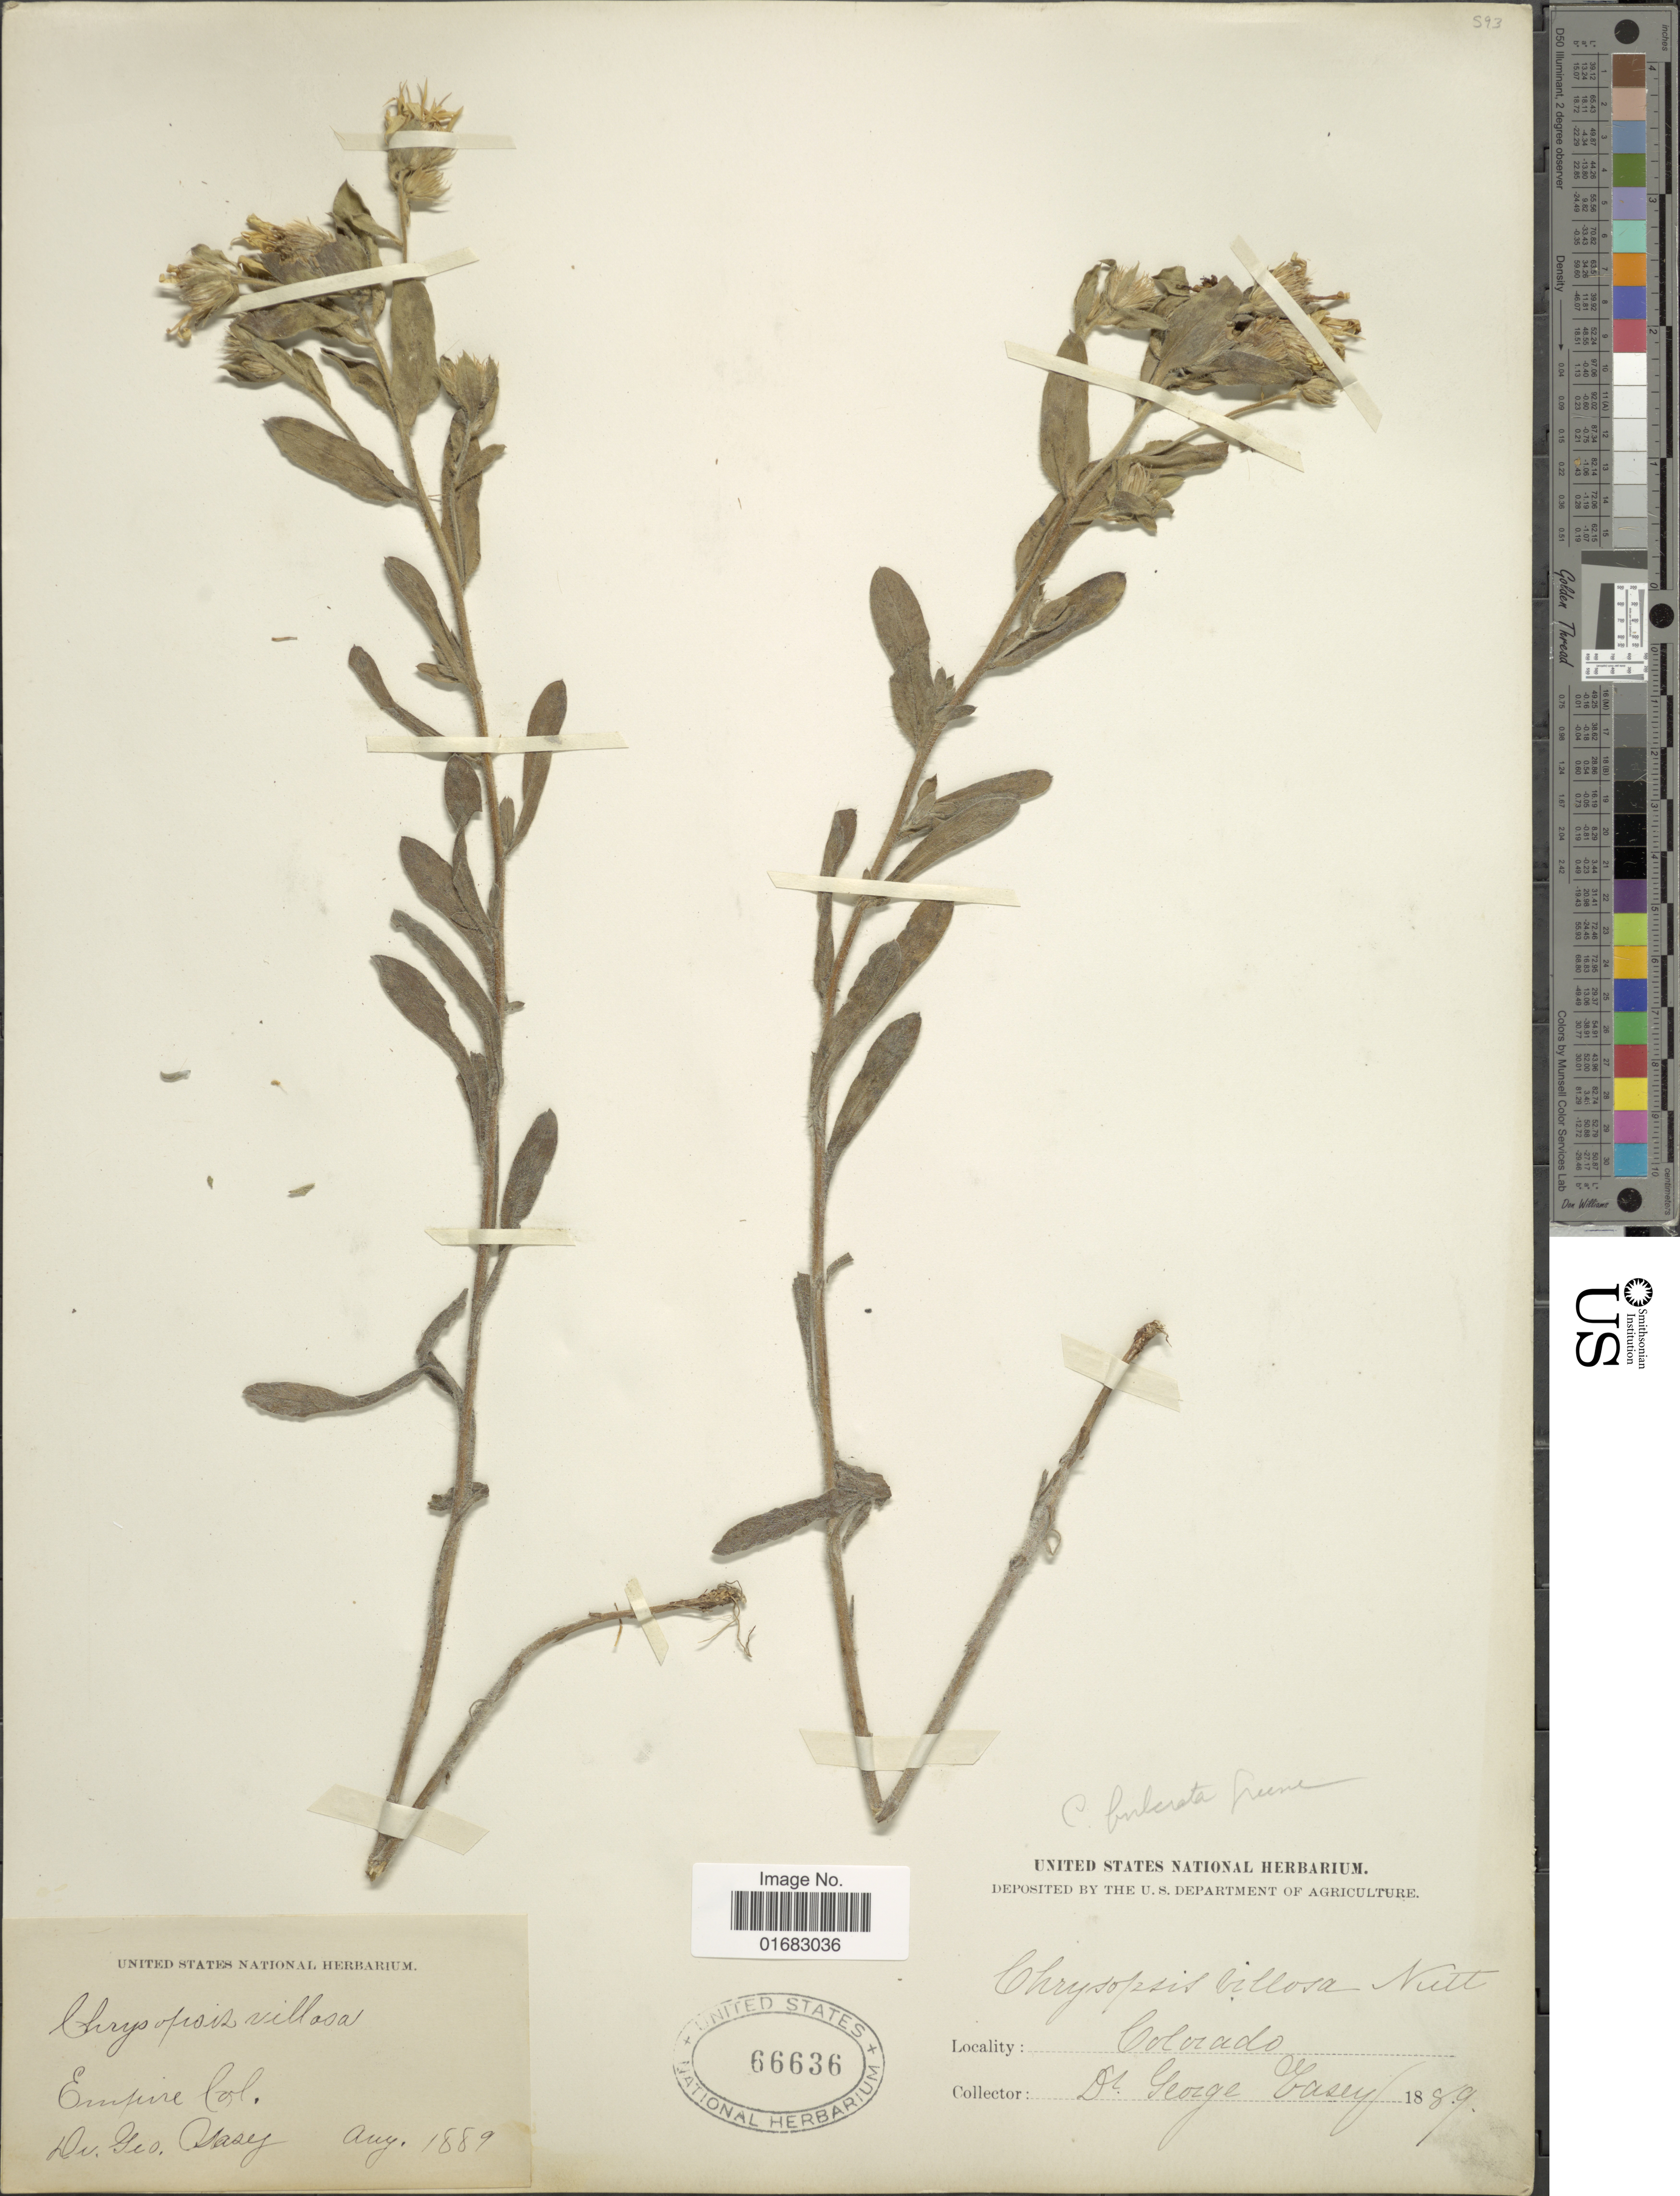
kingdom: Plantae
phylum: Tracheophyta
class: Magnoliopsida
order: Asterales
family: Asteraceae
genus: Heterotheca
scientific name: Heterotheca villosa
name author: (Pursh) Shinners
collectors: G. Vasey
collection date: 1889-08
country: United States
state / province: Colorado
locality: Empire Col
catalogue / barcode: US 66636